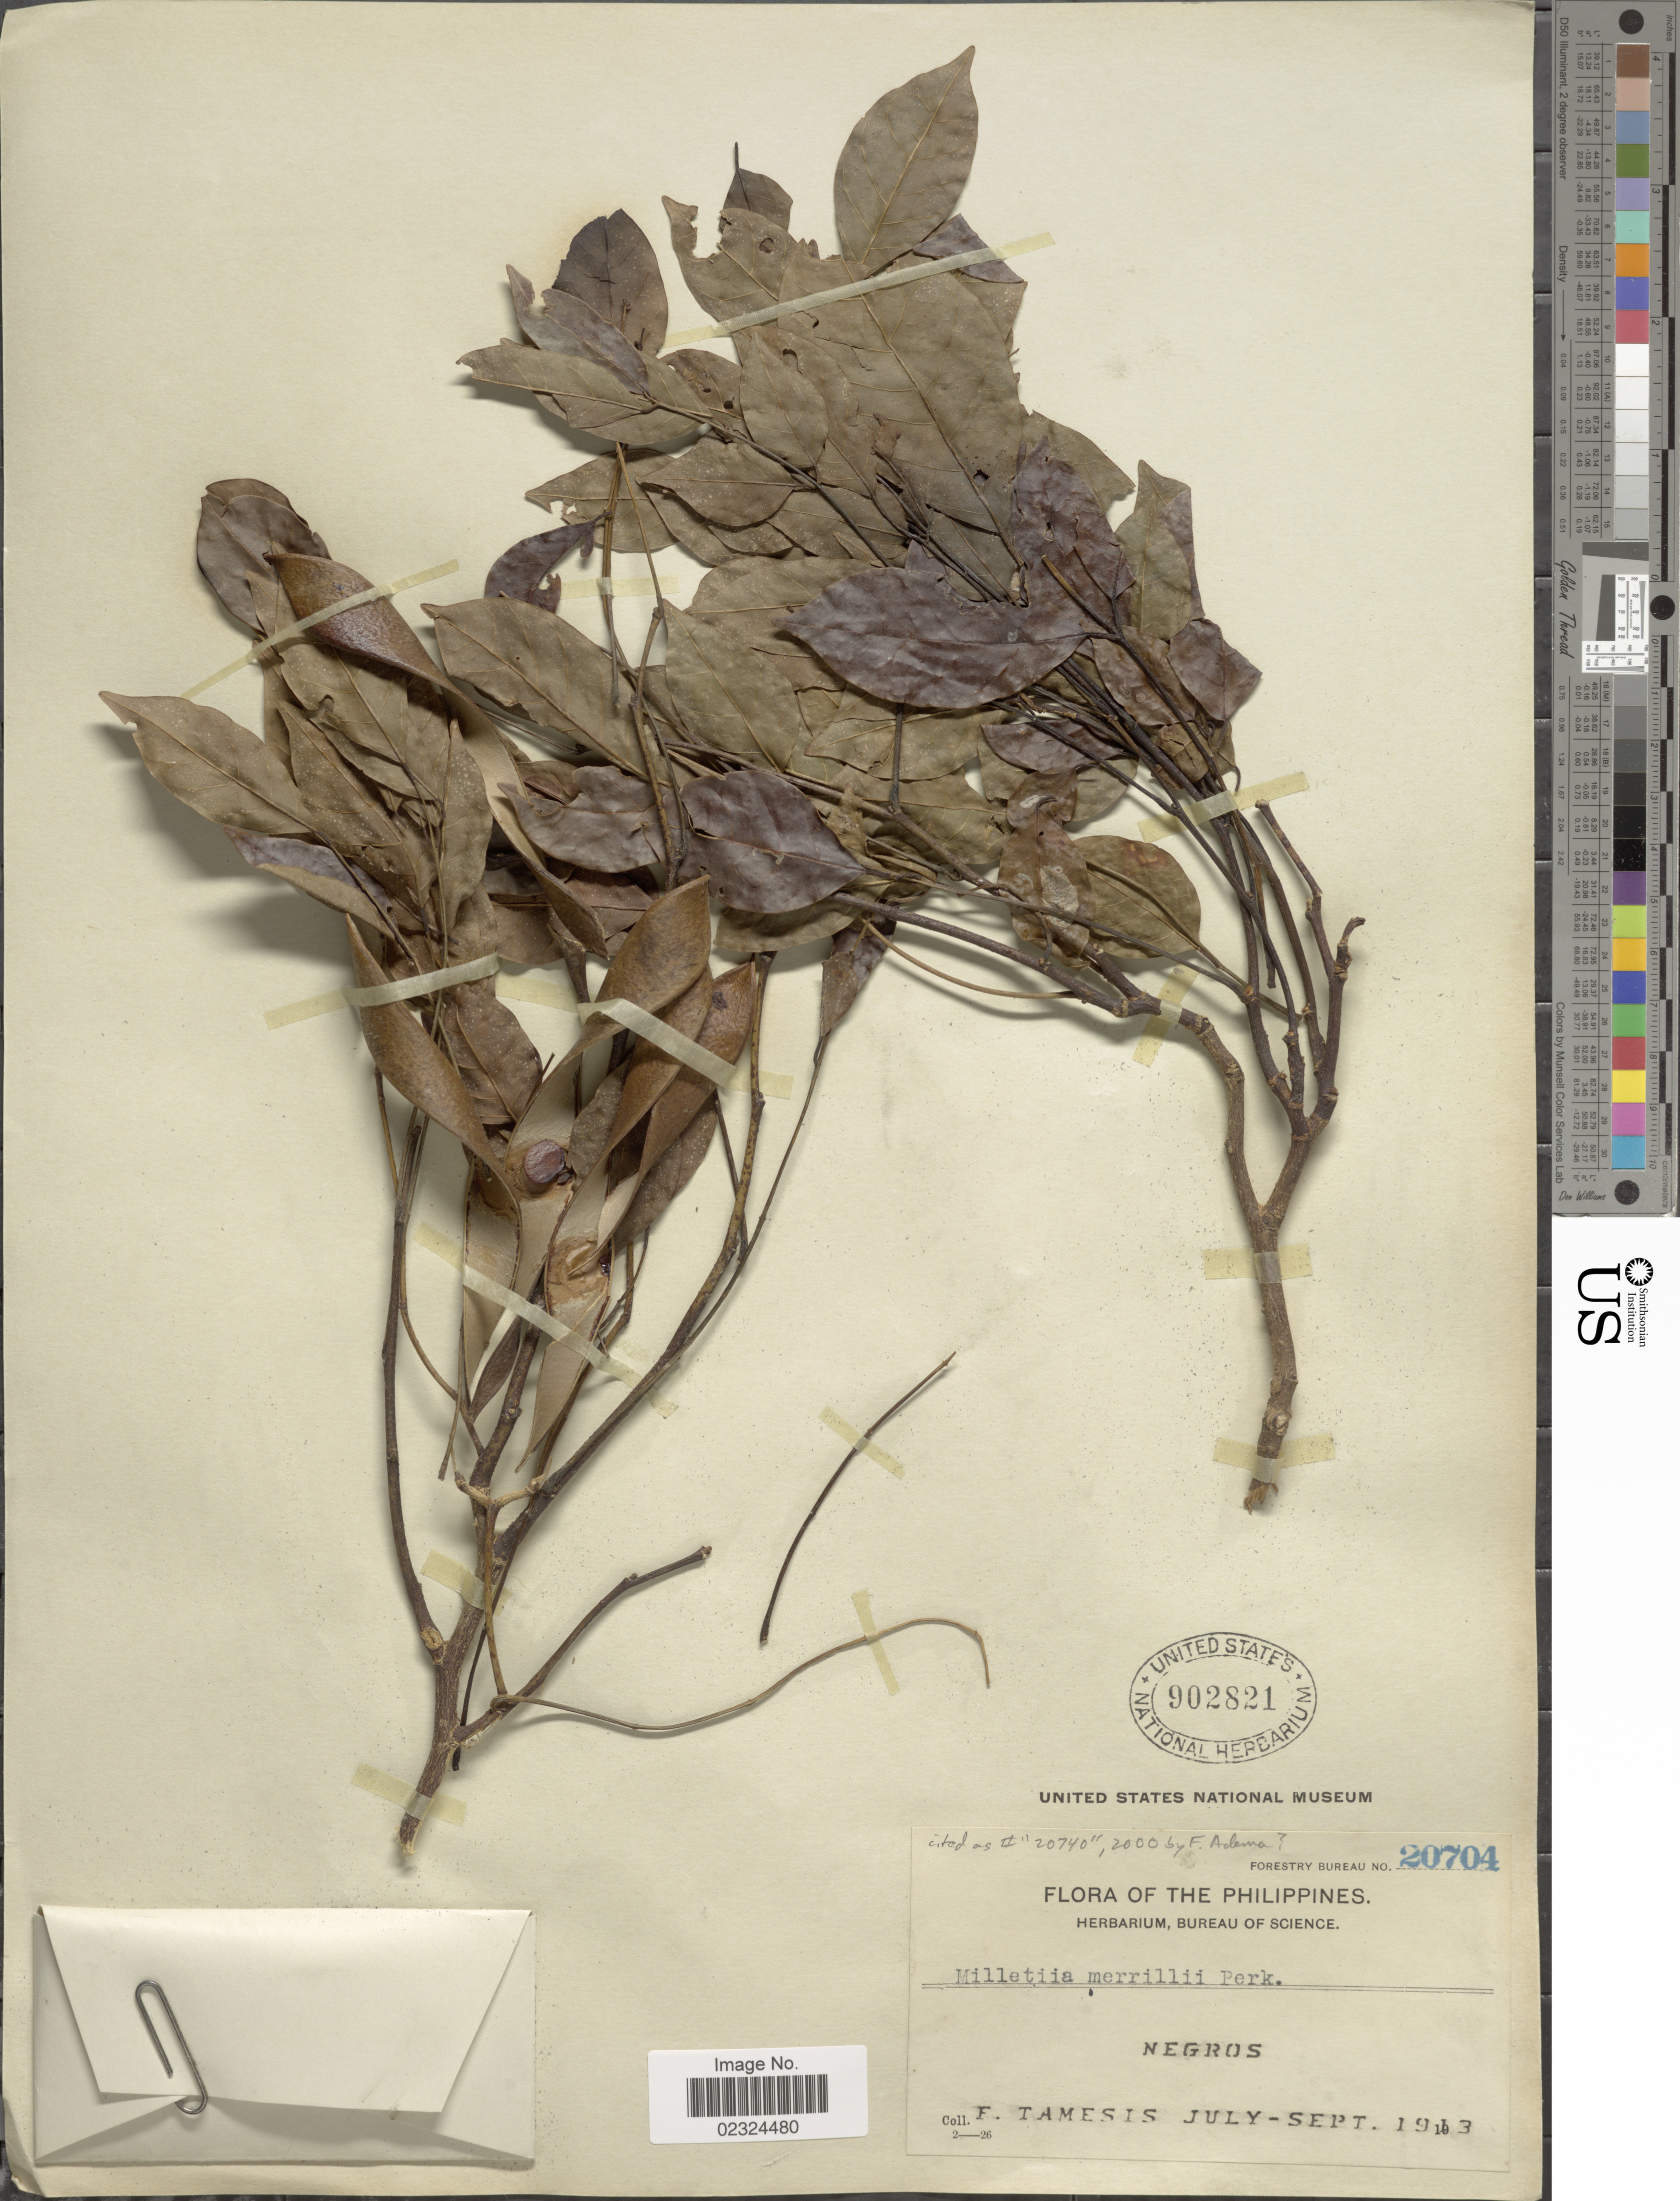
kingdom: Plantae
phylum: Tracheophyta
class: Magnoliopsida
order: Fabales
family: Fabaceae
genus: Millettia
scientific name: Millettia merrillii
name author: Perkins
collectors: F. Tamesis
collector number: Forestry Bureau 20704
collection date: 1963-07/1963-09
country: Philippines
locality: Negros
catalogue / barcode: US 902821